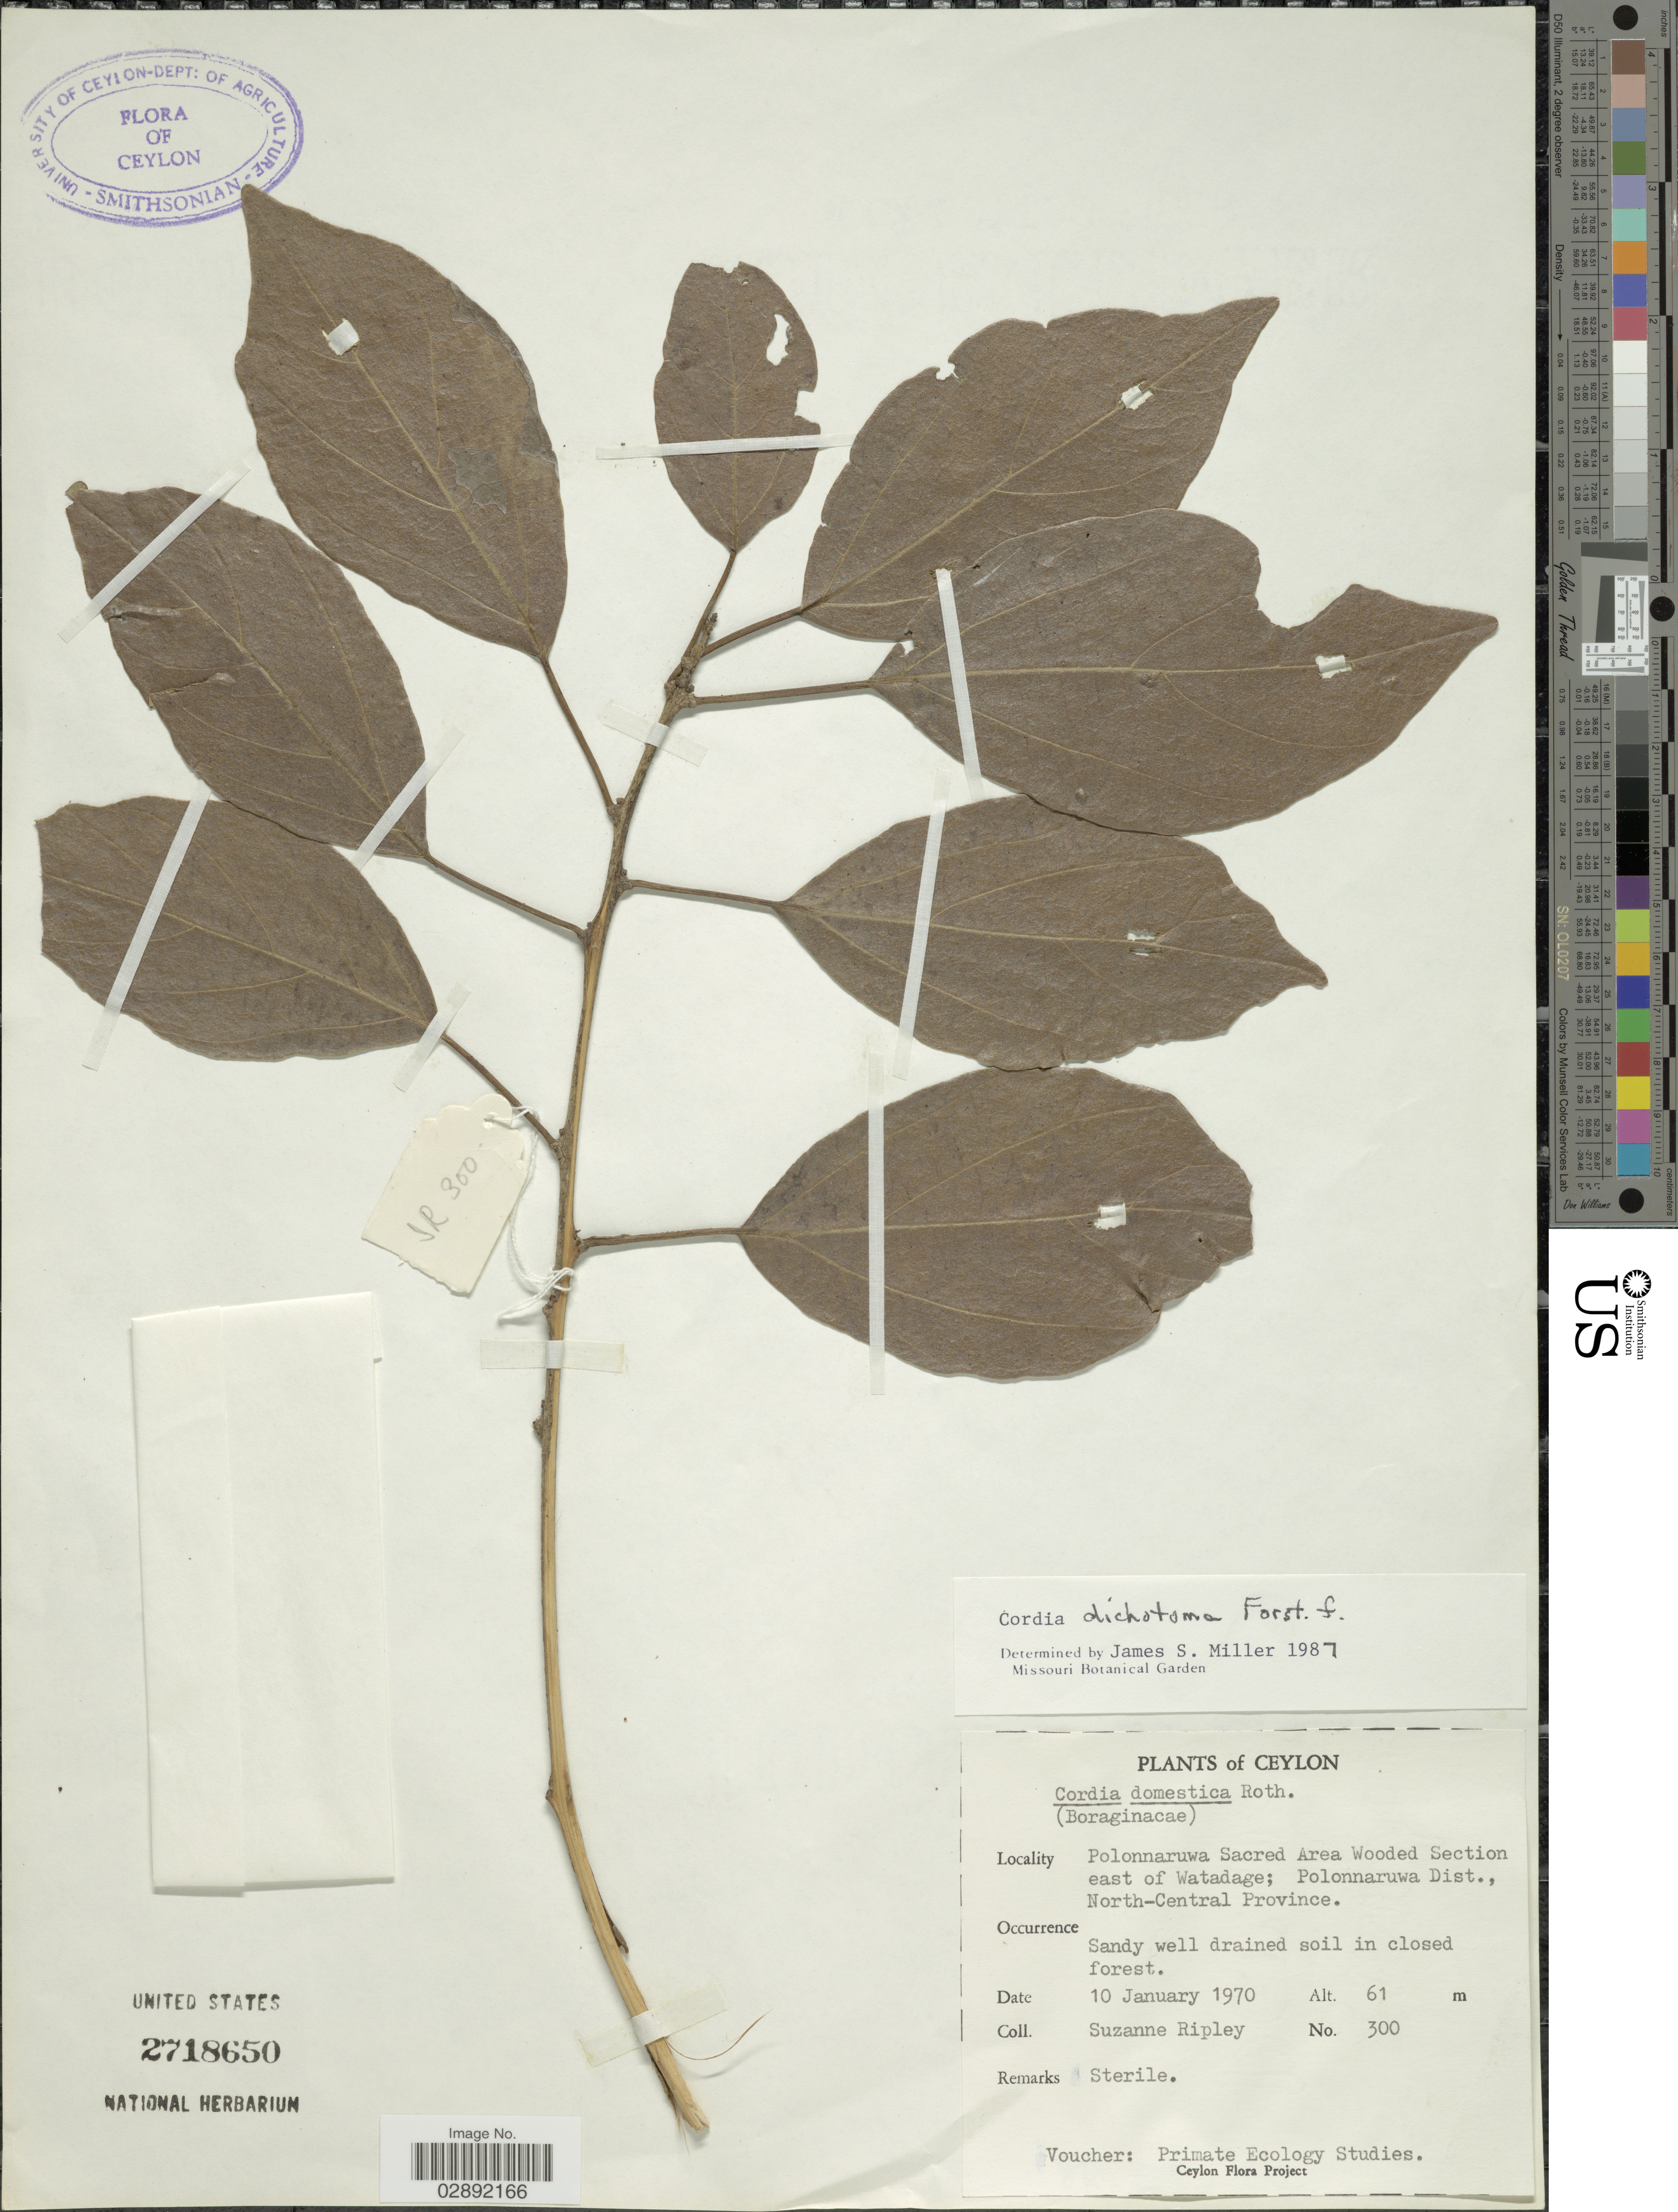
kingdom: Plantae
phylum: Tracheophyta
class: Magnoliopsida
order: Boraginales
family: Cordiaceae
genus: Cordia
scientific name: Cordia dichotoma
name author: G. Forst.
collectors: S. Ripley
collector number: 300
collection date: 1970-01-10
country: Sri Lanka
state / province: North Central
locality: Ceylon. Polonnaruwa Sacred Area Wooded Section east of Watadage; Polonnaruwa Dist.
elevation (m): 61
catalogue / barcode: US 2718650